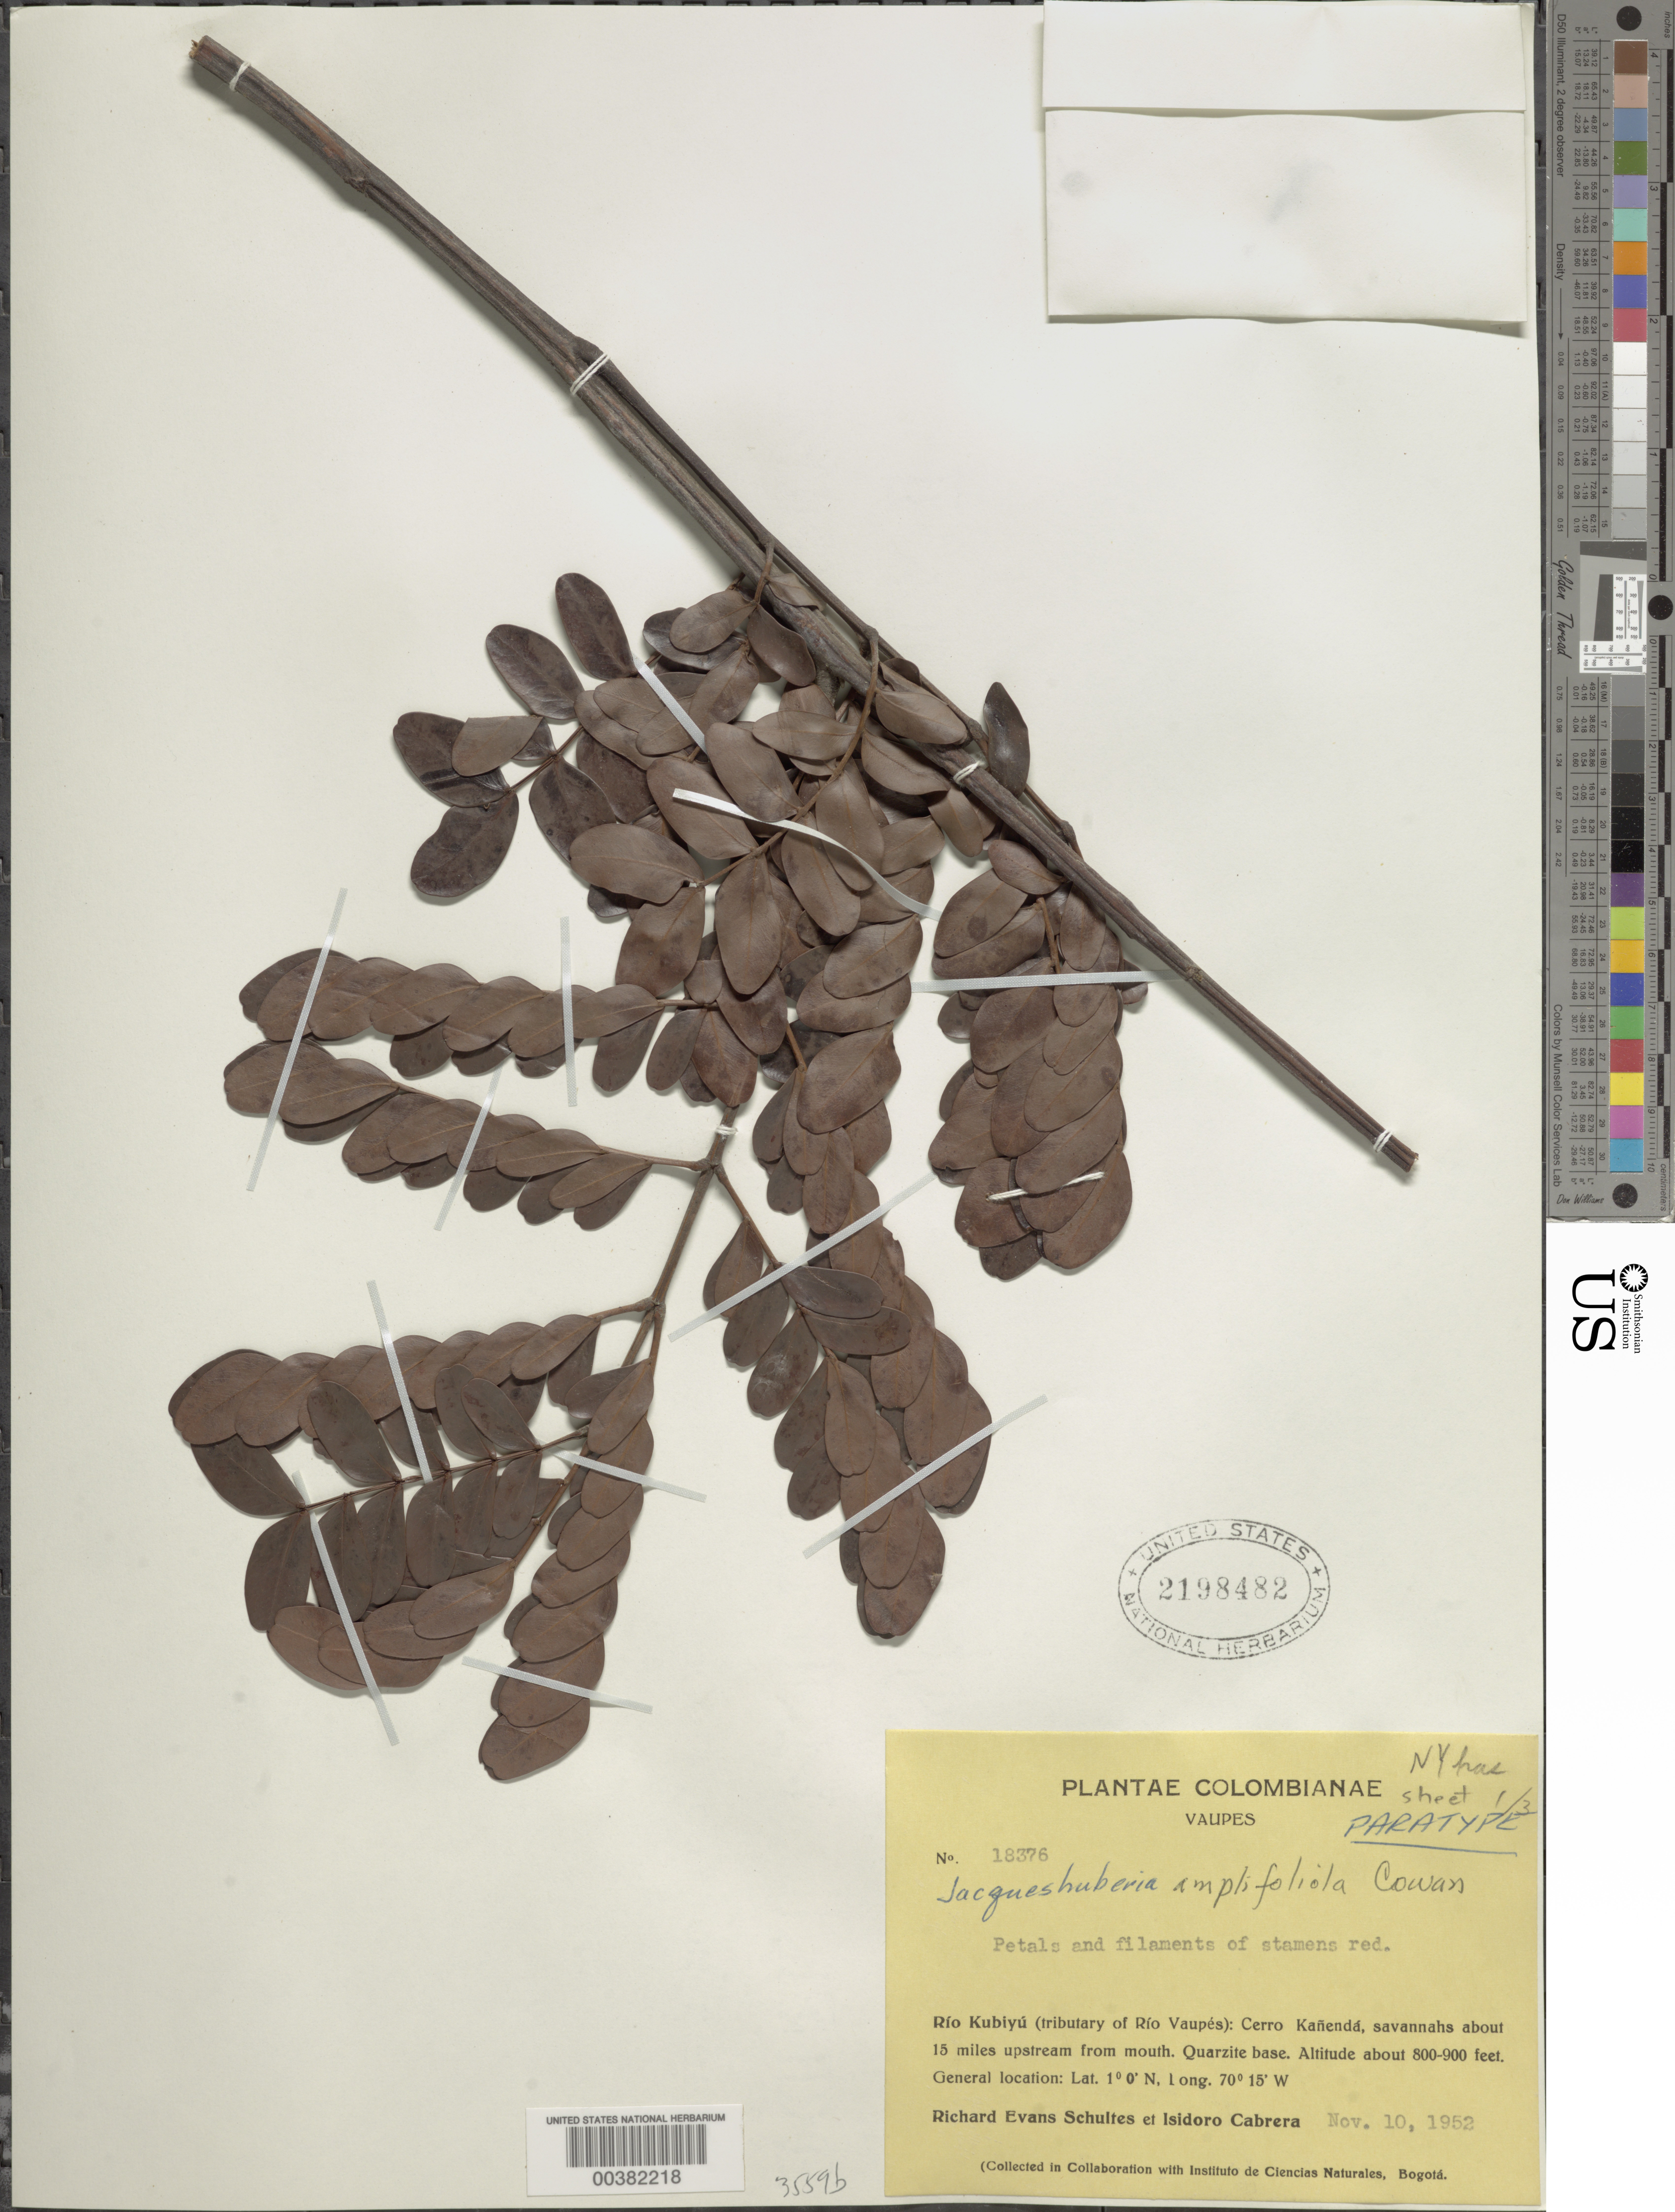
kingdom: Plantae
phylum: Tracheophyta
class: Magnoliopsida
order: Fabales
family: Fabaceae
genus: Jacqueshuberia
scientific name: Jacqueshuberia amplifoliola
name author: R.S. Cowan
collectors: R. E. Schultes & I. Cabrera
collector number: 18376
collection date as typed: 10 Nov 1952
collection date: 1952-11-10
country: Colombia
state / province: Vaupés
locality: Rio Kubiyu, tributary of Rio Vaupes; Cerro Kanenda, about 15 mi upstream from mouth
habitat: Savanna; quarzite base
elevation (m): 244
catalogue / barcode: US 2198482